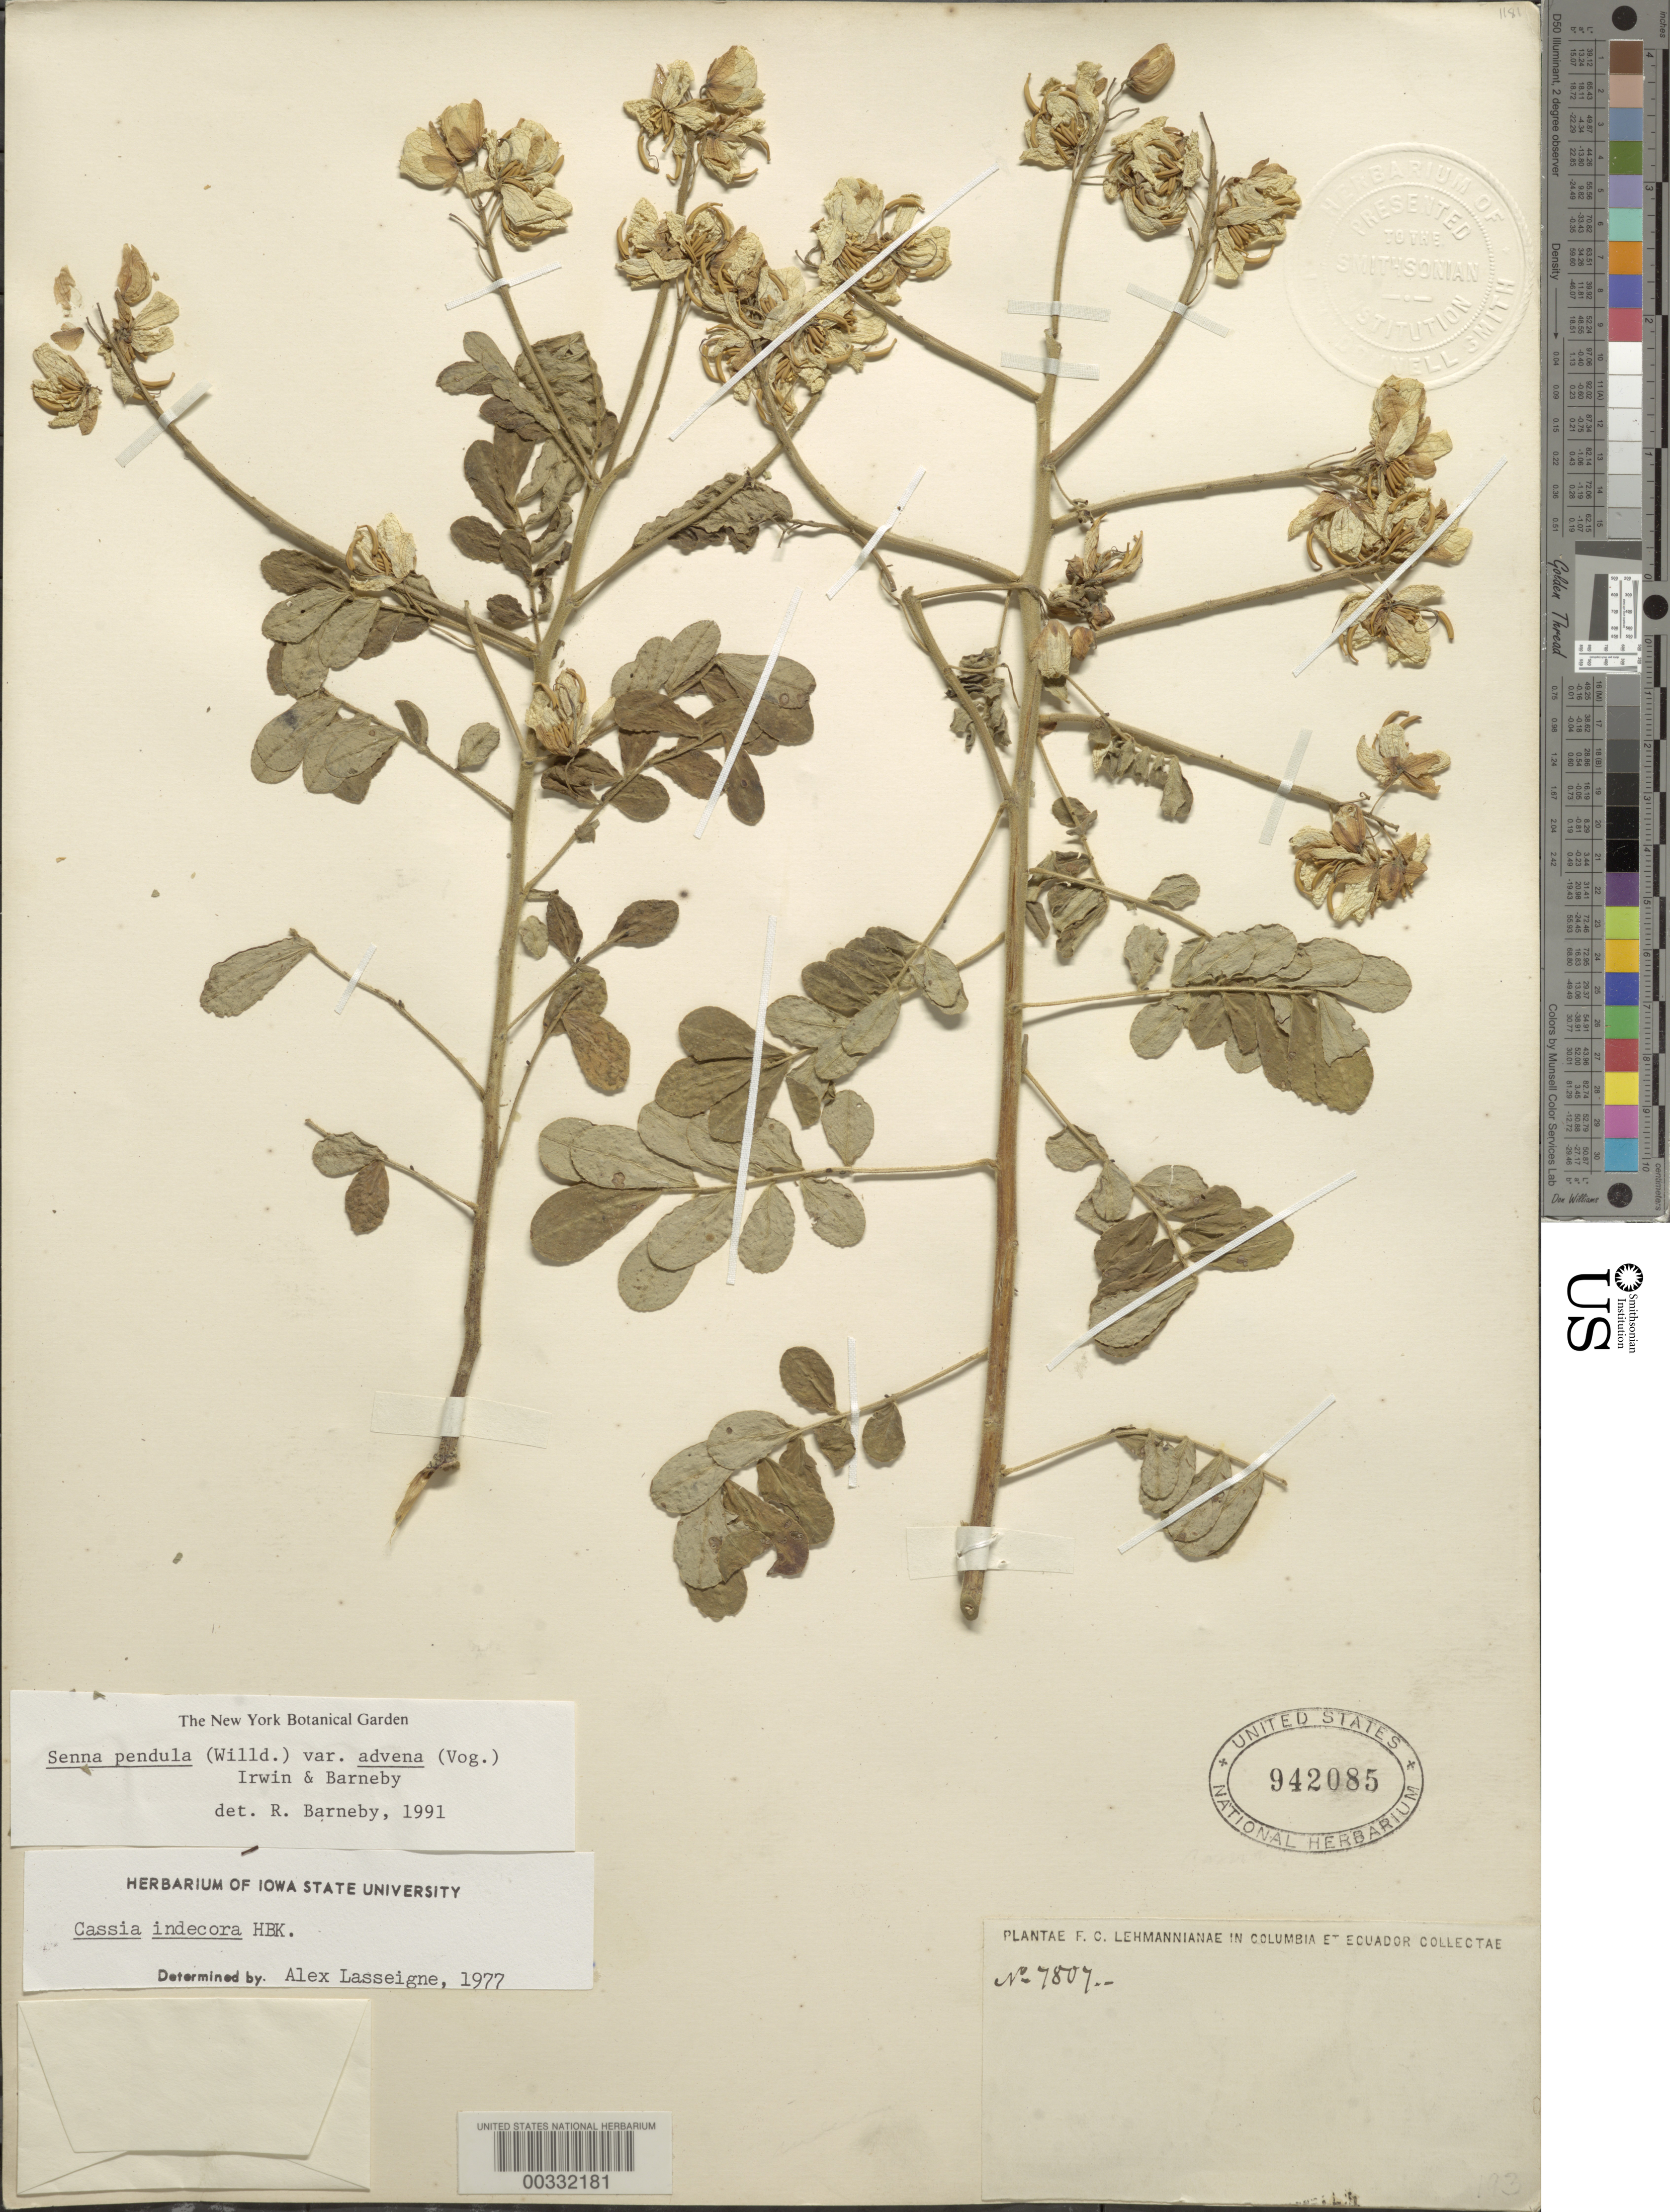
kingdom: Plantae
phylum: Tracheophyta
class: Magnoliopsida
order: Fabales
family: Fabaceae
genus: Senna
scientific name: Senna pendula var. advena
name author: (Vogel) H.S. Irwin & Barneby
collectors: F. C. Lehmann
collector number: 7807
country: Colombia / Ecuador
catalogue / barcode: US 942085